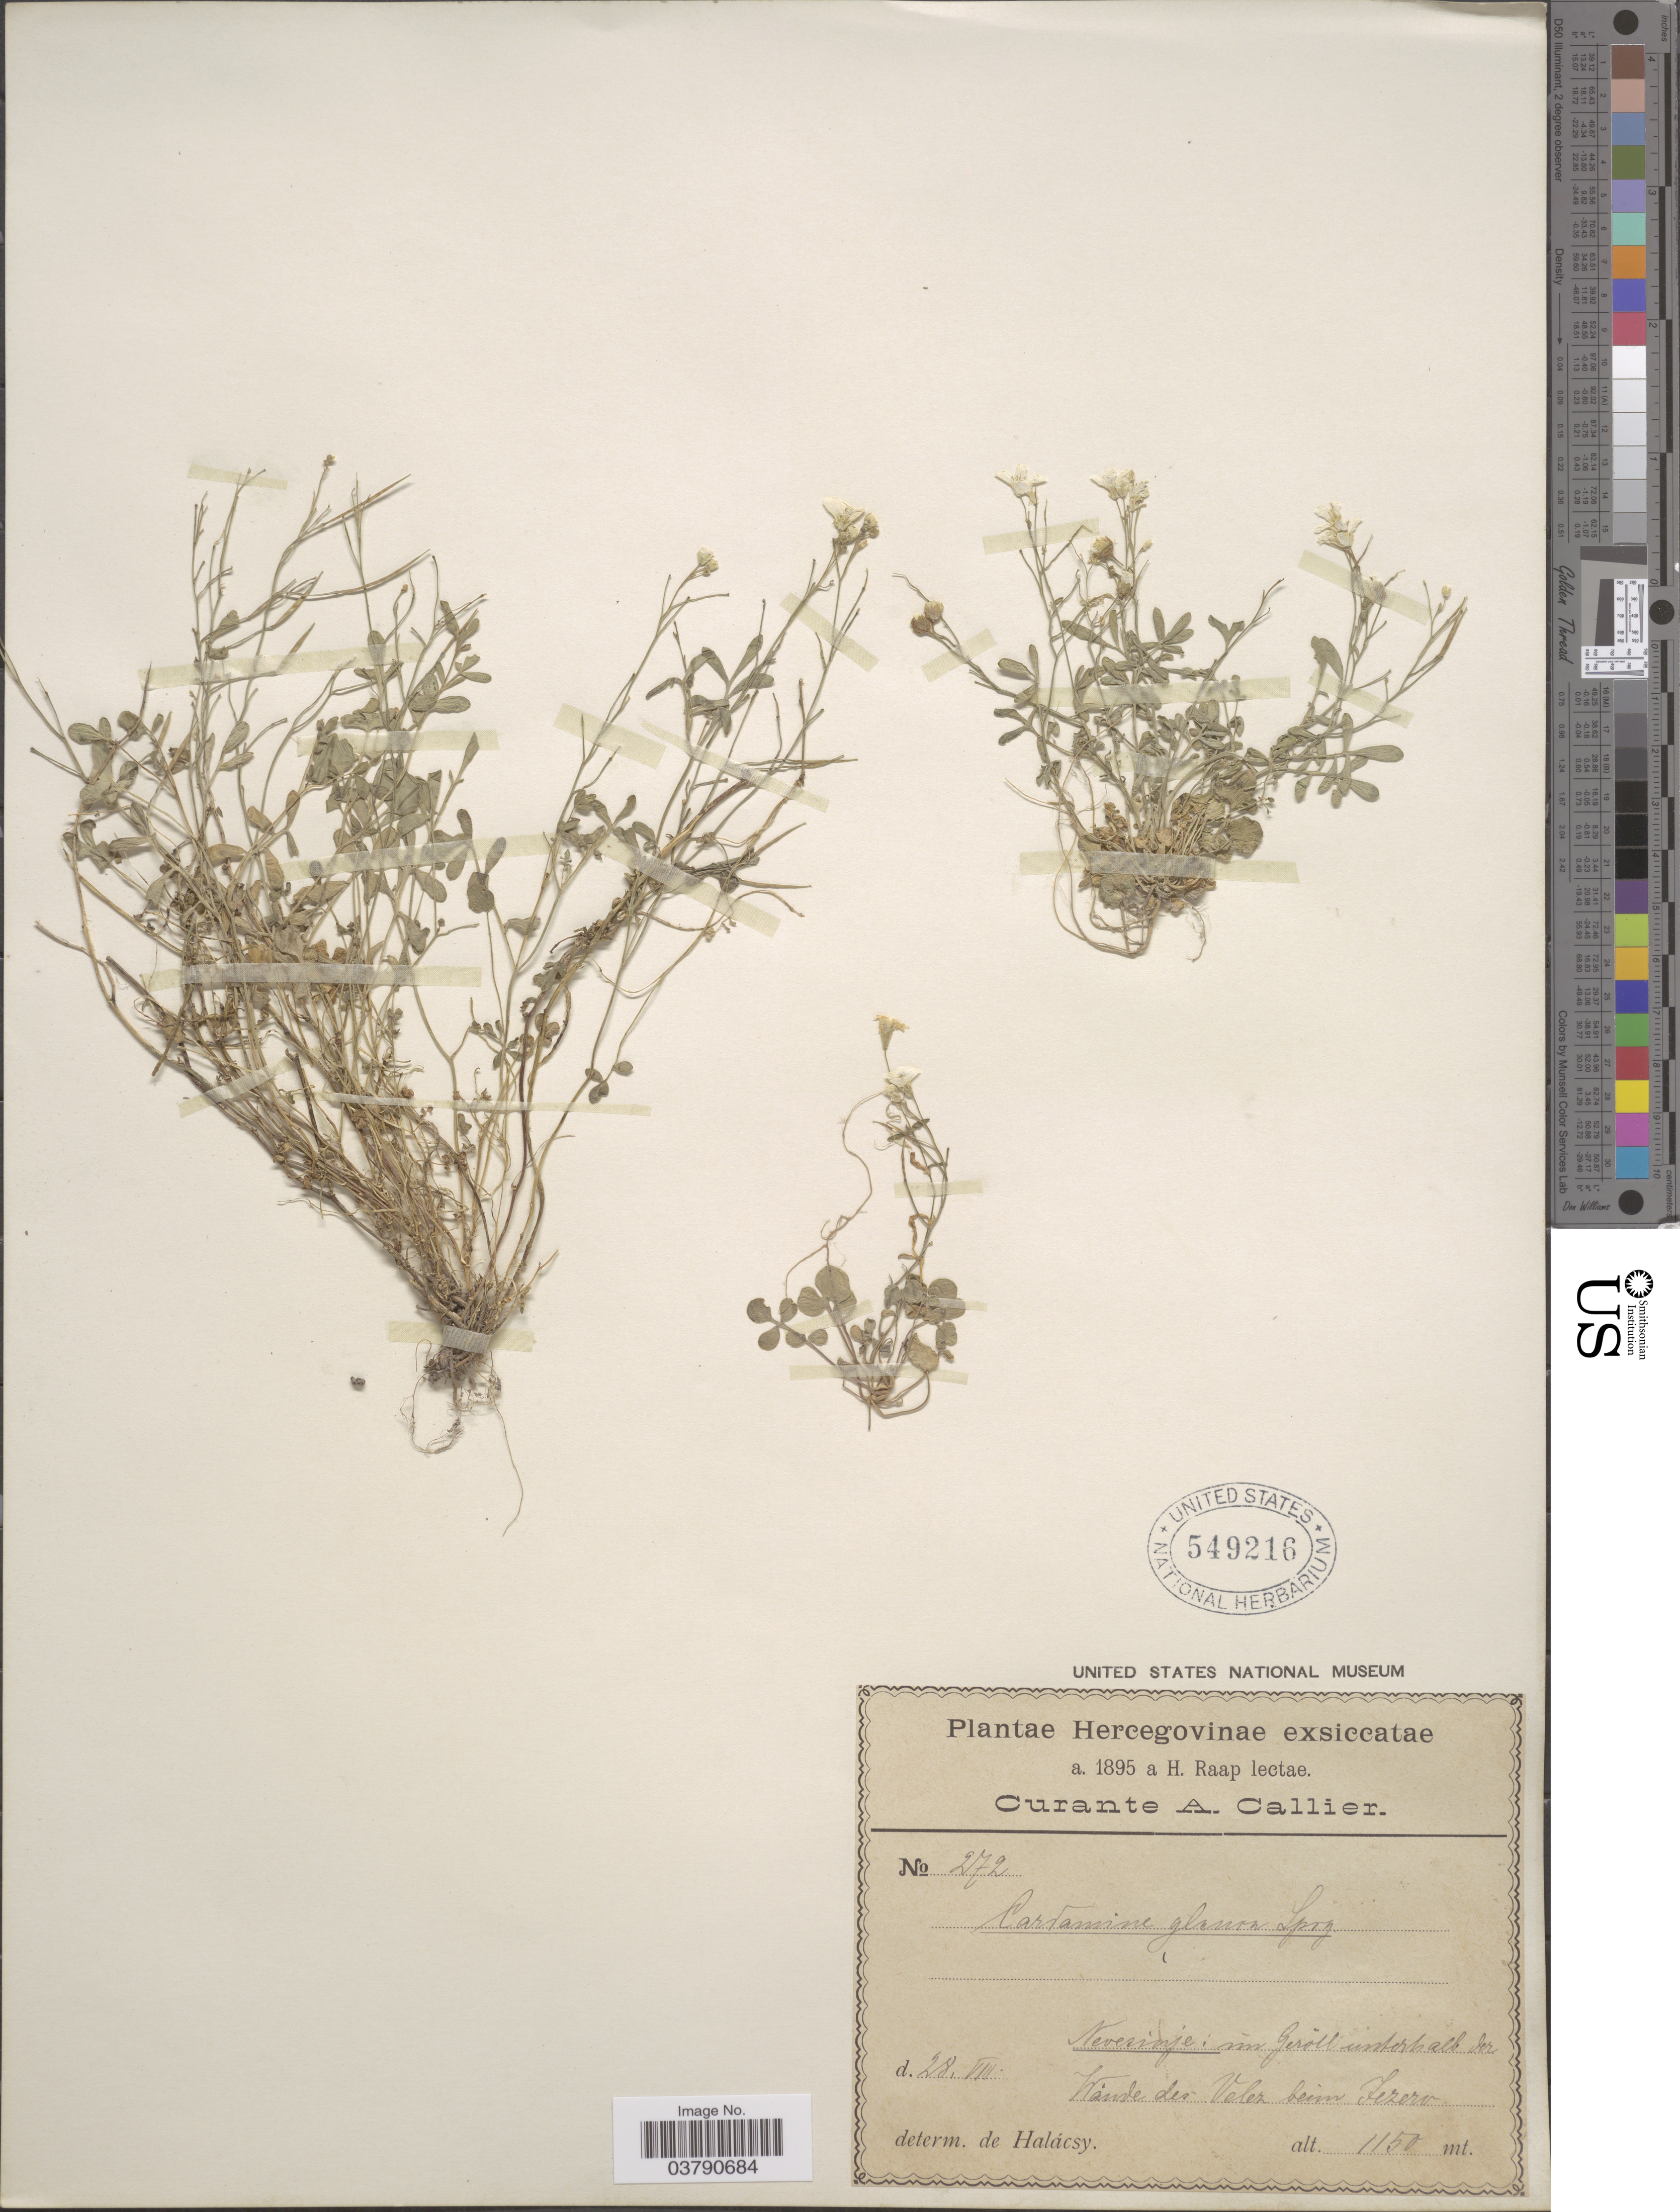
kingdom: Plantae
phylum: Tracheophyta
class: Magnoliopsida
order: Brassicales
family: Brassicaceae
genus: Cardamine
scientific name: Cardamine glauca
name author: Spreng. ex DC.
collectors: H. Raap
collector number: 272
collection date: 1895-08-28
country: Bosnia and Herzegovina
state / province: Srpska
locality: Hercegovinae. Nevesinje: im Geróll unterhalb der Kánde des Velez beim Fezero. [interpreted]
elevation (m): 1150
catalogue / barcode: US 549216